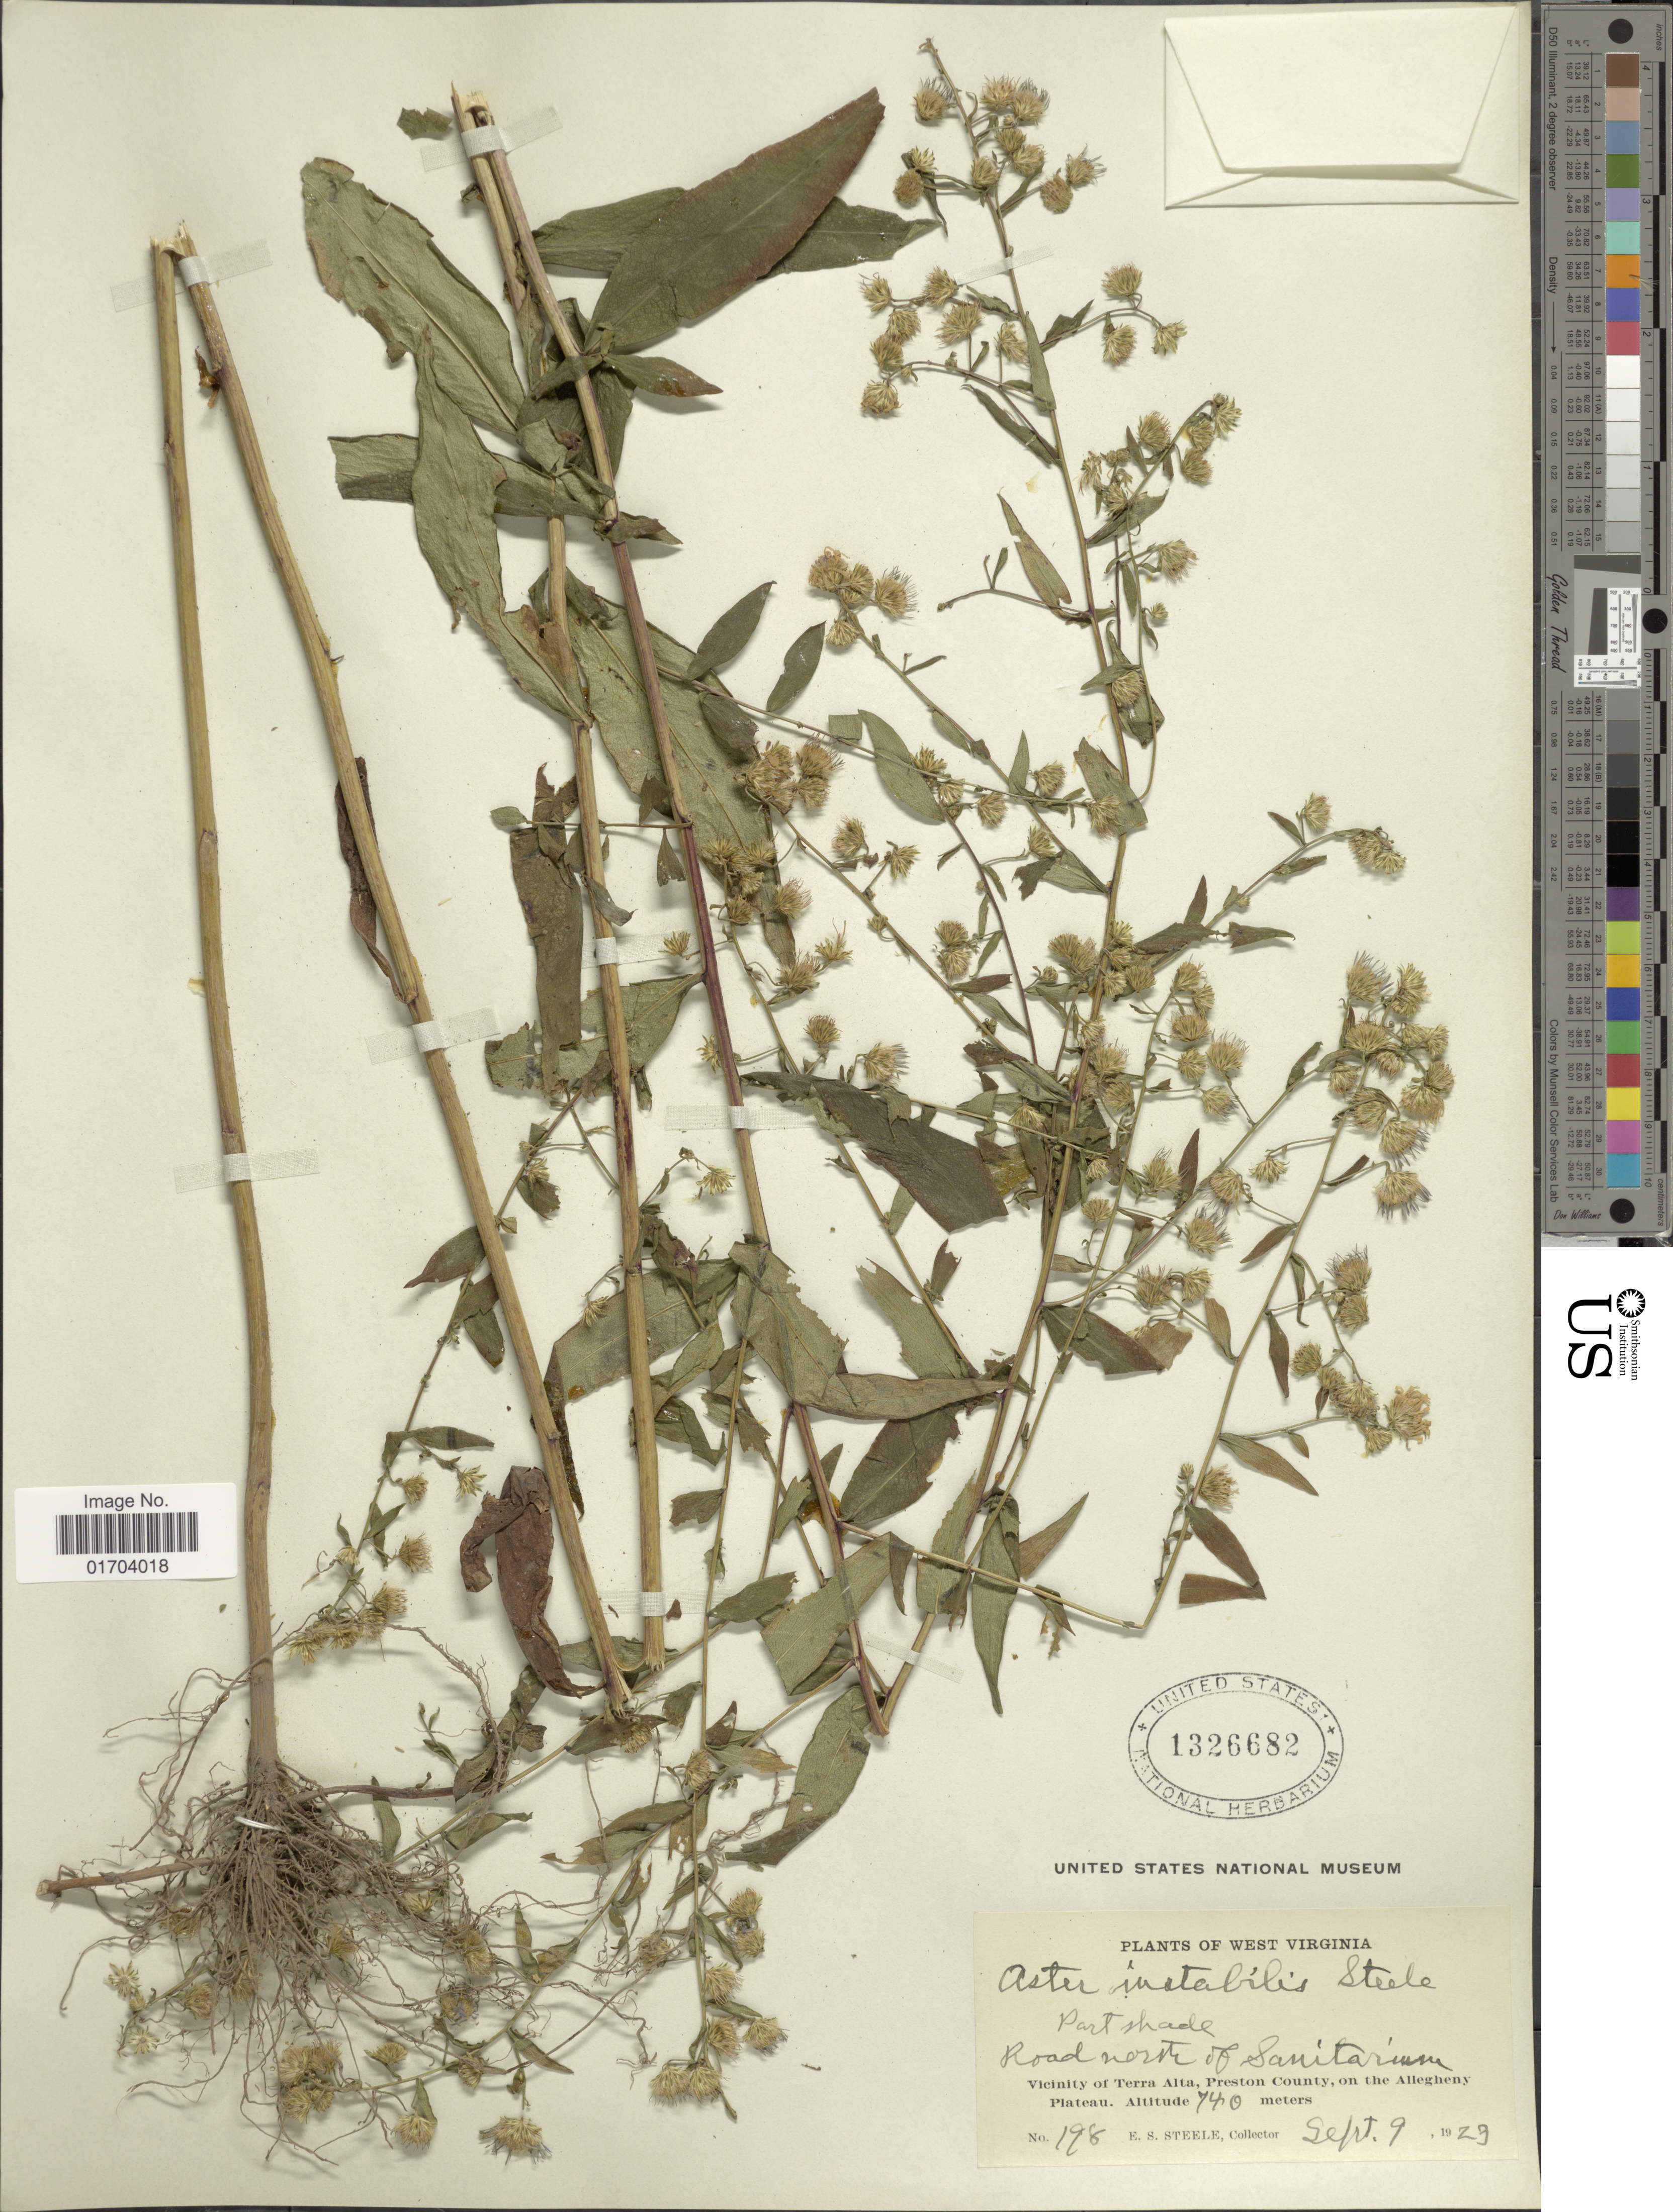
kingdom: Plantae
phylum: Tracheophyta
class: Magnoliopsida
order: Asterales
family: Asteraceae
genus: Aster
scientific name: Aster instabilis E.S. Steele sp. nov. ined.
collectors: E. Steele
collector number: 198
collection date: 1923-09-09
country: United States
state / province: West Virginia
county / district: Preston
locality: Road north of Sanitarium, Vicinity of Terra Alta, Preston County, on the Allegheny Plateau.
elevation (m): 740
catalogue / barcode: US 1326682